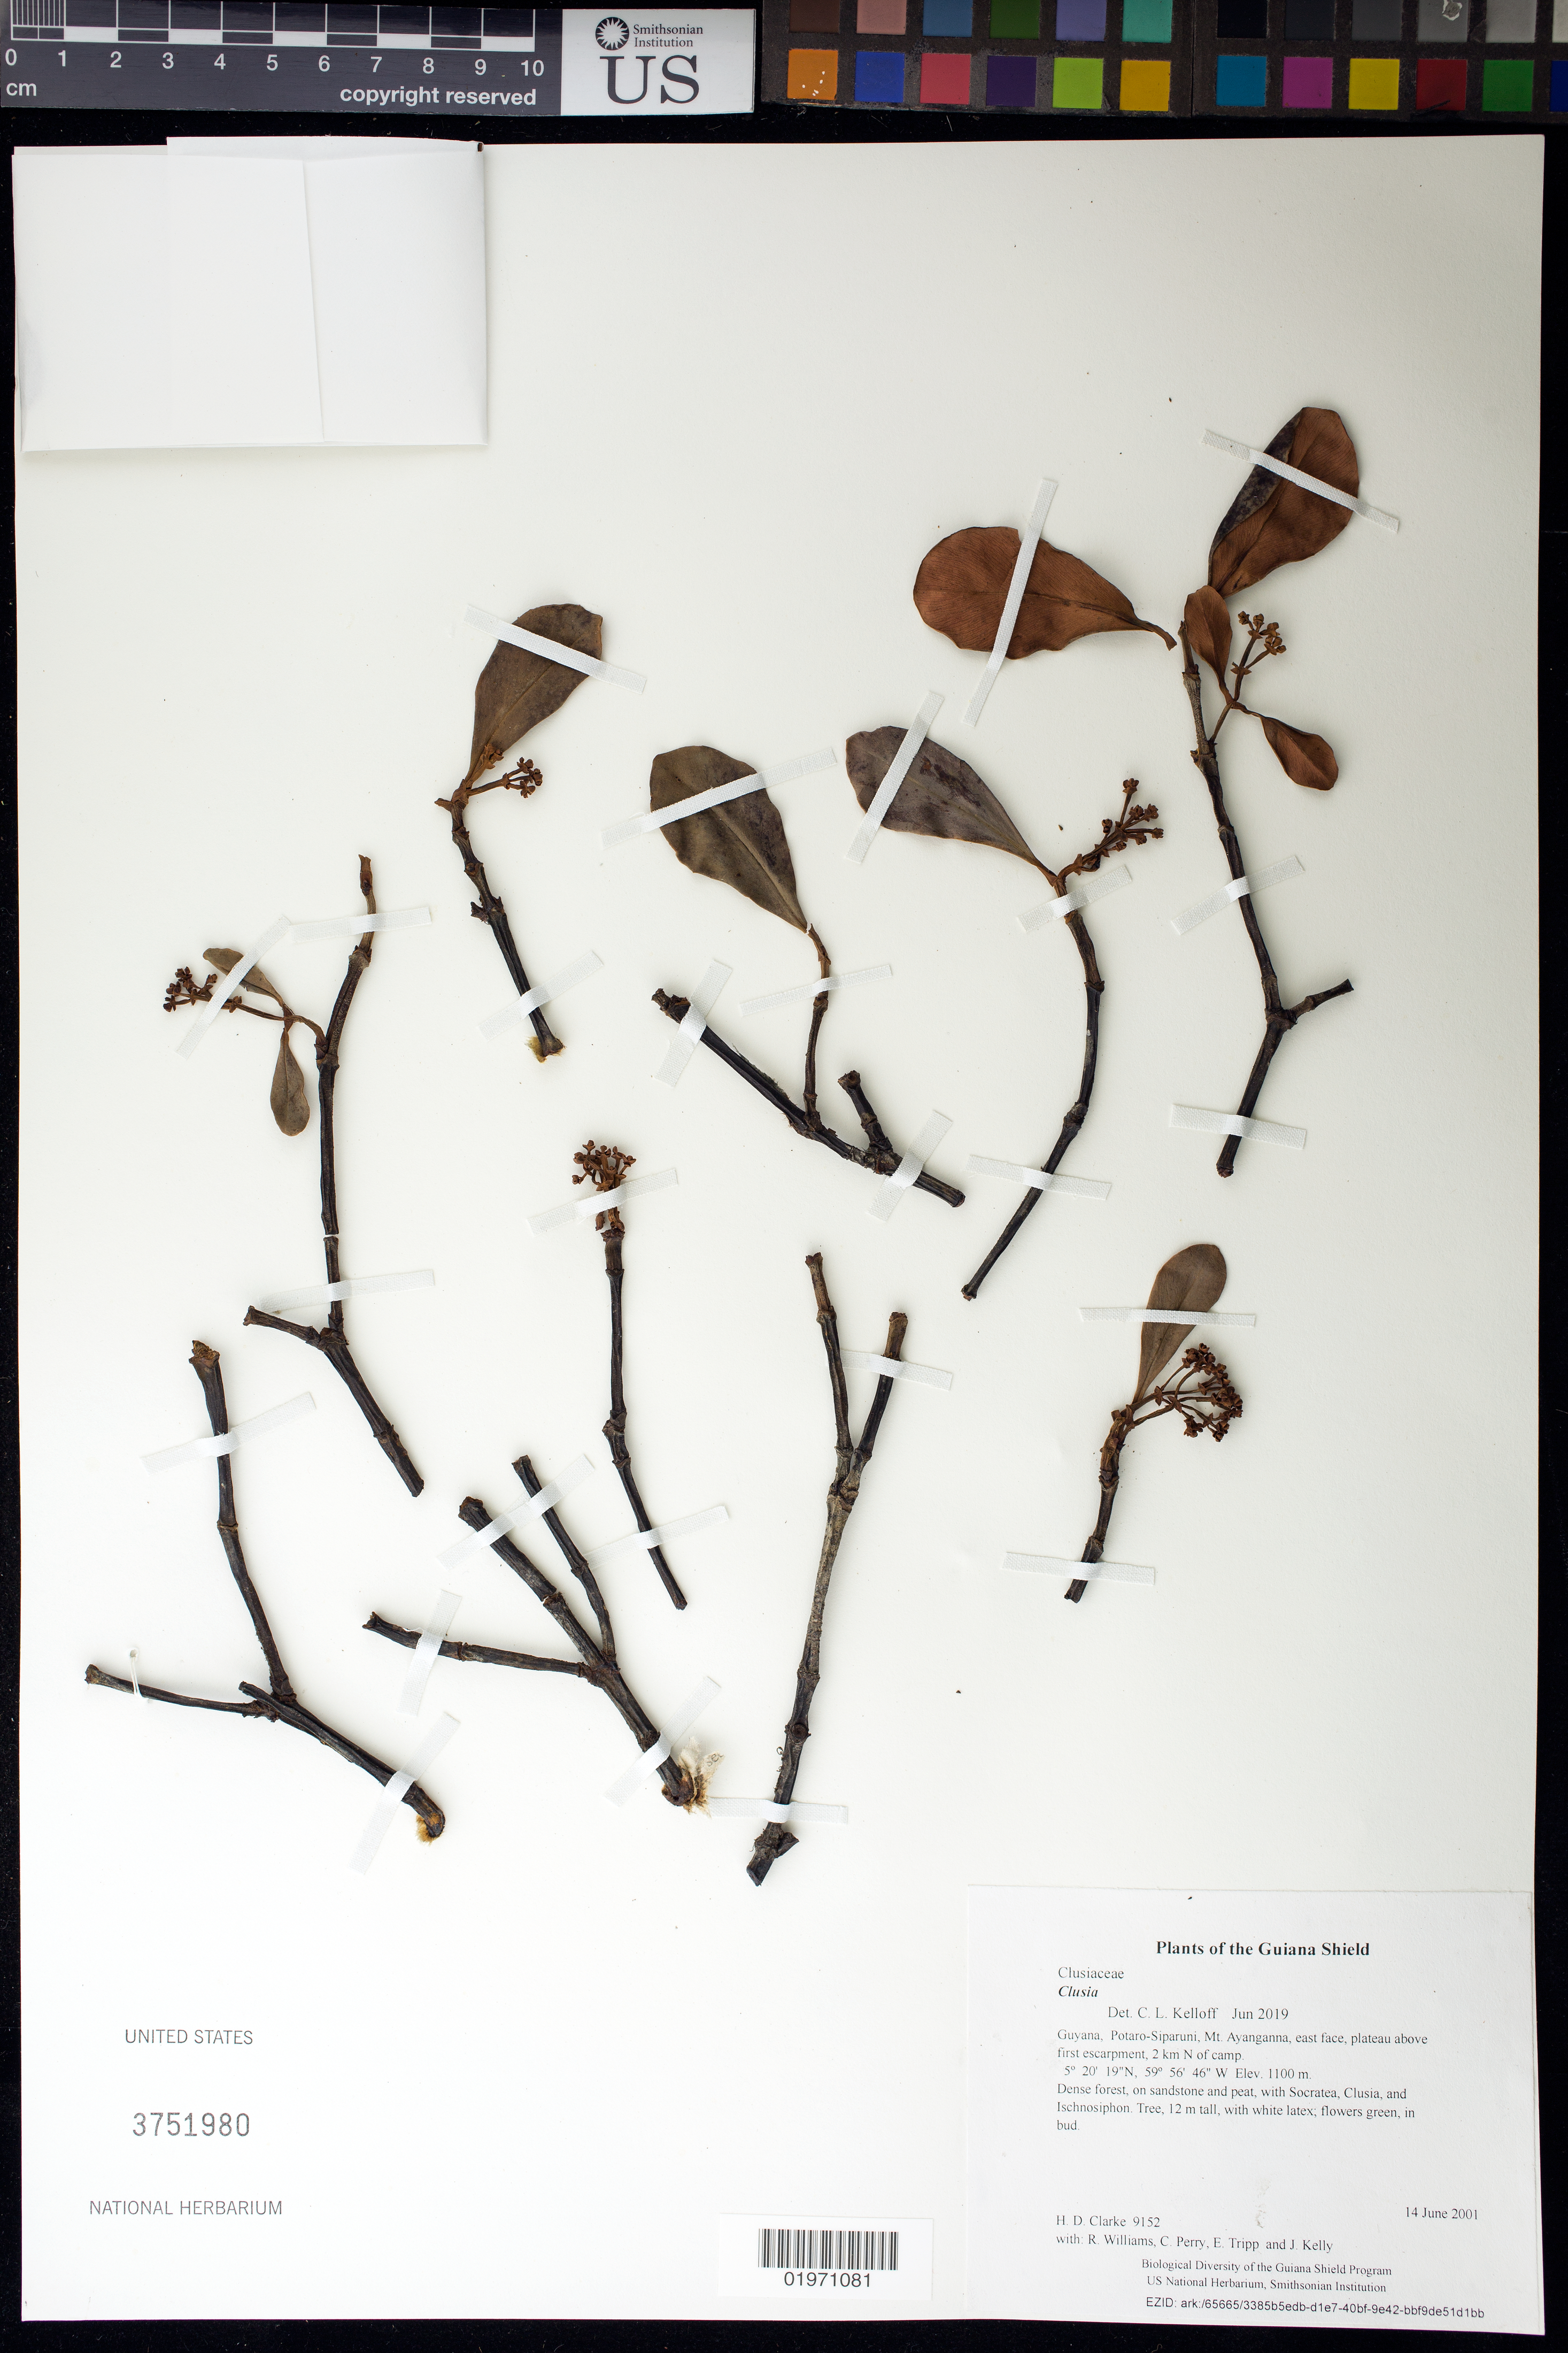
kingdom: Plantae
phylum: Tracheophyta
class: Magnoliopsida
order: Malpighiales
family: Clusiaceae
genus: Clusia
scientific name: Clusia sp.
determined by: Kelloff, C. L.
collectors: H. D. Clarke, R. Williams, C. Perry, E. Tripp & J. Kelly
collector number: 9152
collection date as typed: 14 June 2001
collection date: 2001-06-14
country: Guyana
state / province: Potaro-Siparuni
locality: Mt. Ayanganna, east face, plateau above first escarpment, 2 km N of camp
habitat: Dense forest, on sandstone and peat, with Socratea, Clusia, and Ischnosiphon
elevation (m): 1100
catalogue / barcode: US 3751980